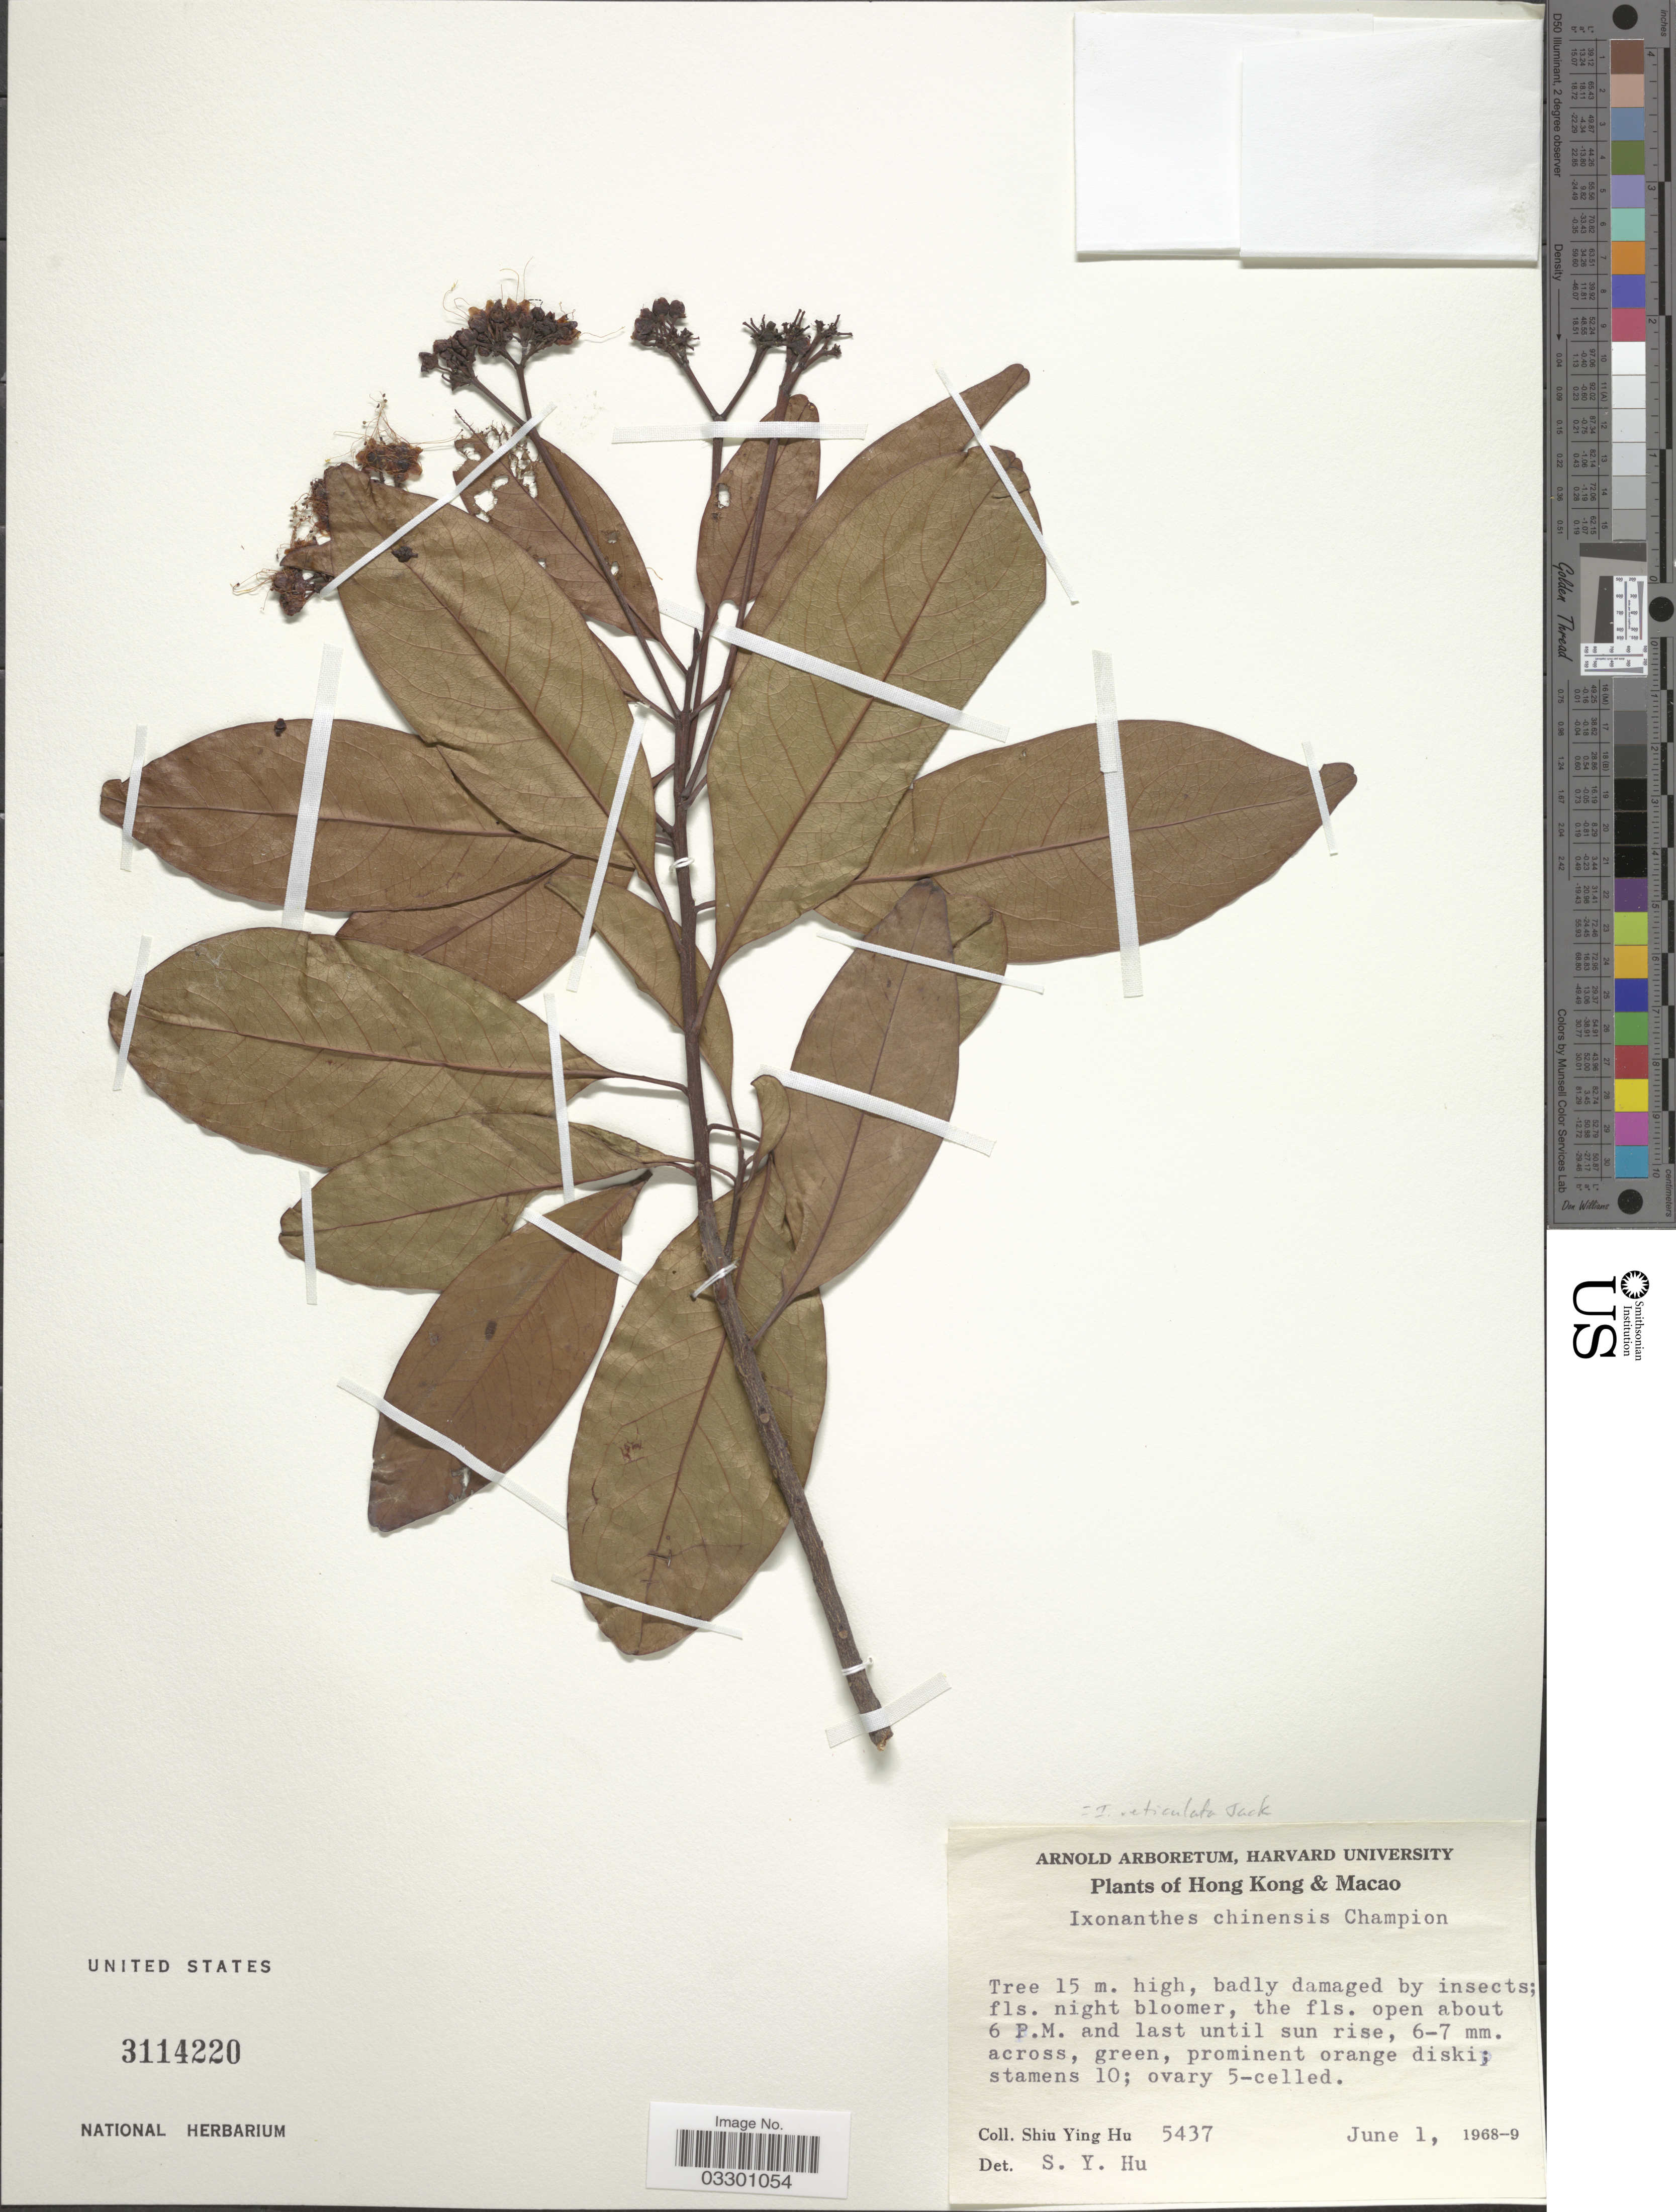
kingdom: Plantae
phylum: Tracheophyta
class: Magnoliopsida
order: Malpighiales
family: Ixonanthaceae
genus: Ixonanthes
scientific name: Ixonanthes reticulata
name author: Jack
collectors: S. Y. Hu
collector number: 5437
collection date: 1968-06-01/1969-06-01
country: China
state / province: Hong Kong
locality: Hong Kong & Macao.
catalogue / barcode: US 3114220